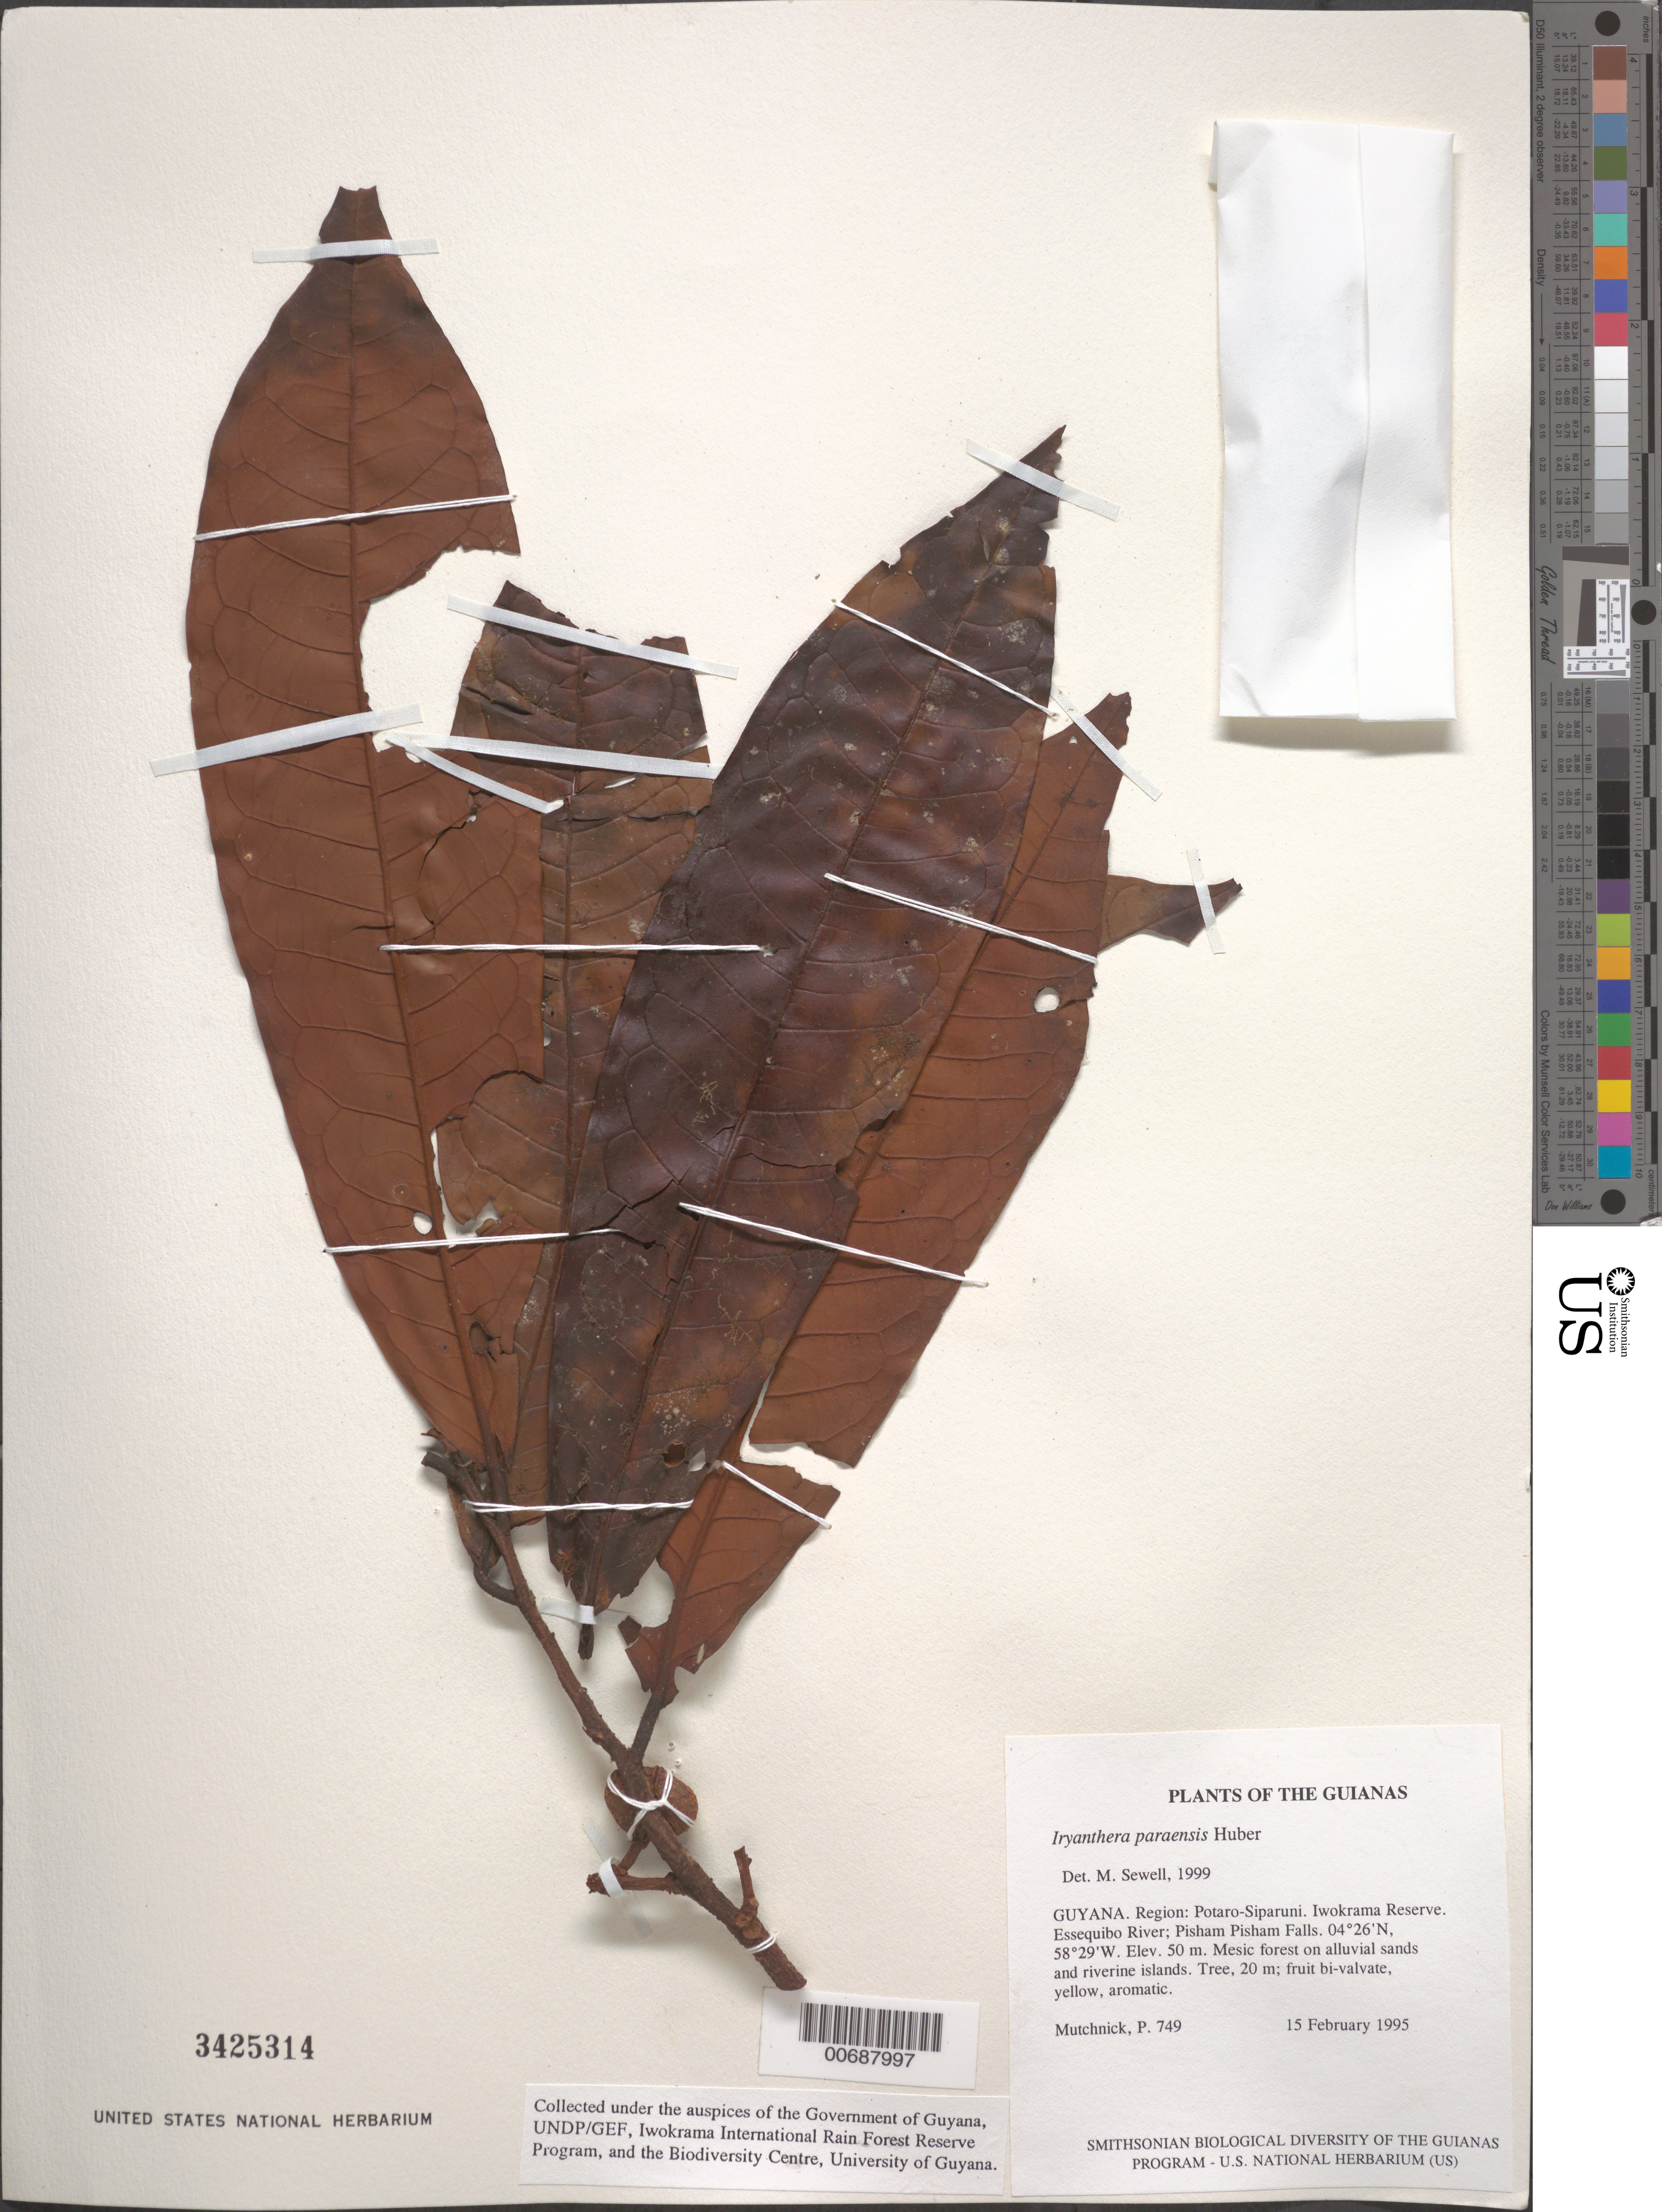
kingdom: Plantae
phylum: Tracheophyta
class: Magnoliopsida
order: Magnoliales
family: Myristicaceae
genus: Iryanthera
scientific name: Iryanthera paraensis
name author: Huber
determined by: Sewell, M.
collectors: P. Mutchnick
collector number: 749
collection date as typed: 15 February 1995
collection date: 1995-02-15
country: Guyana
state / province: Potaro-Siparuni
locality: Iwokrama Reserve. Essequibo River; Pisham Pisham Falls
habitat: Mesic forest on alluvial sands and riverine islands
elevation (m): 50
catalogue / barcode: US 3425314